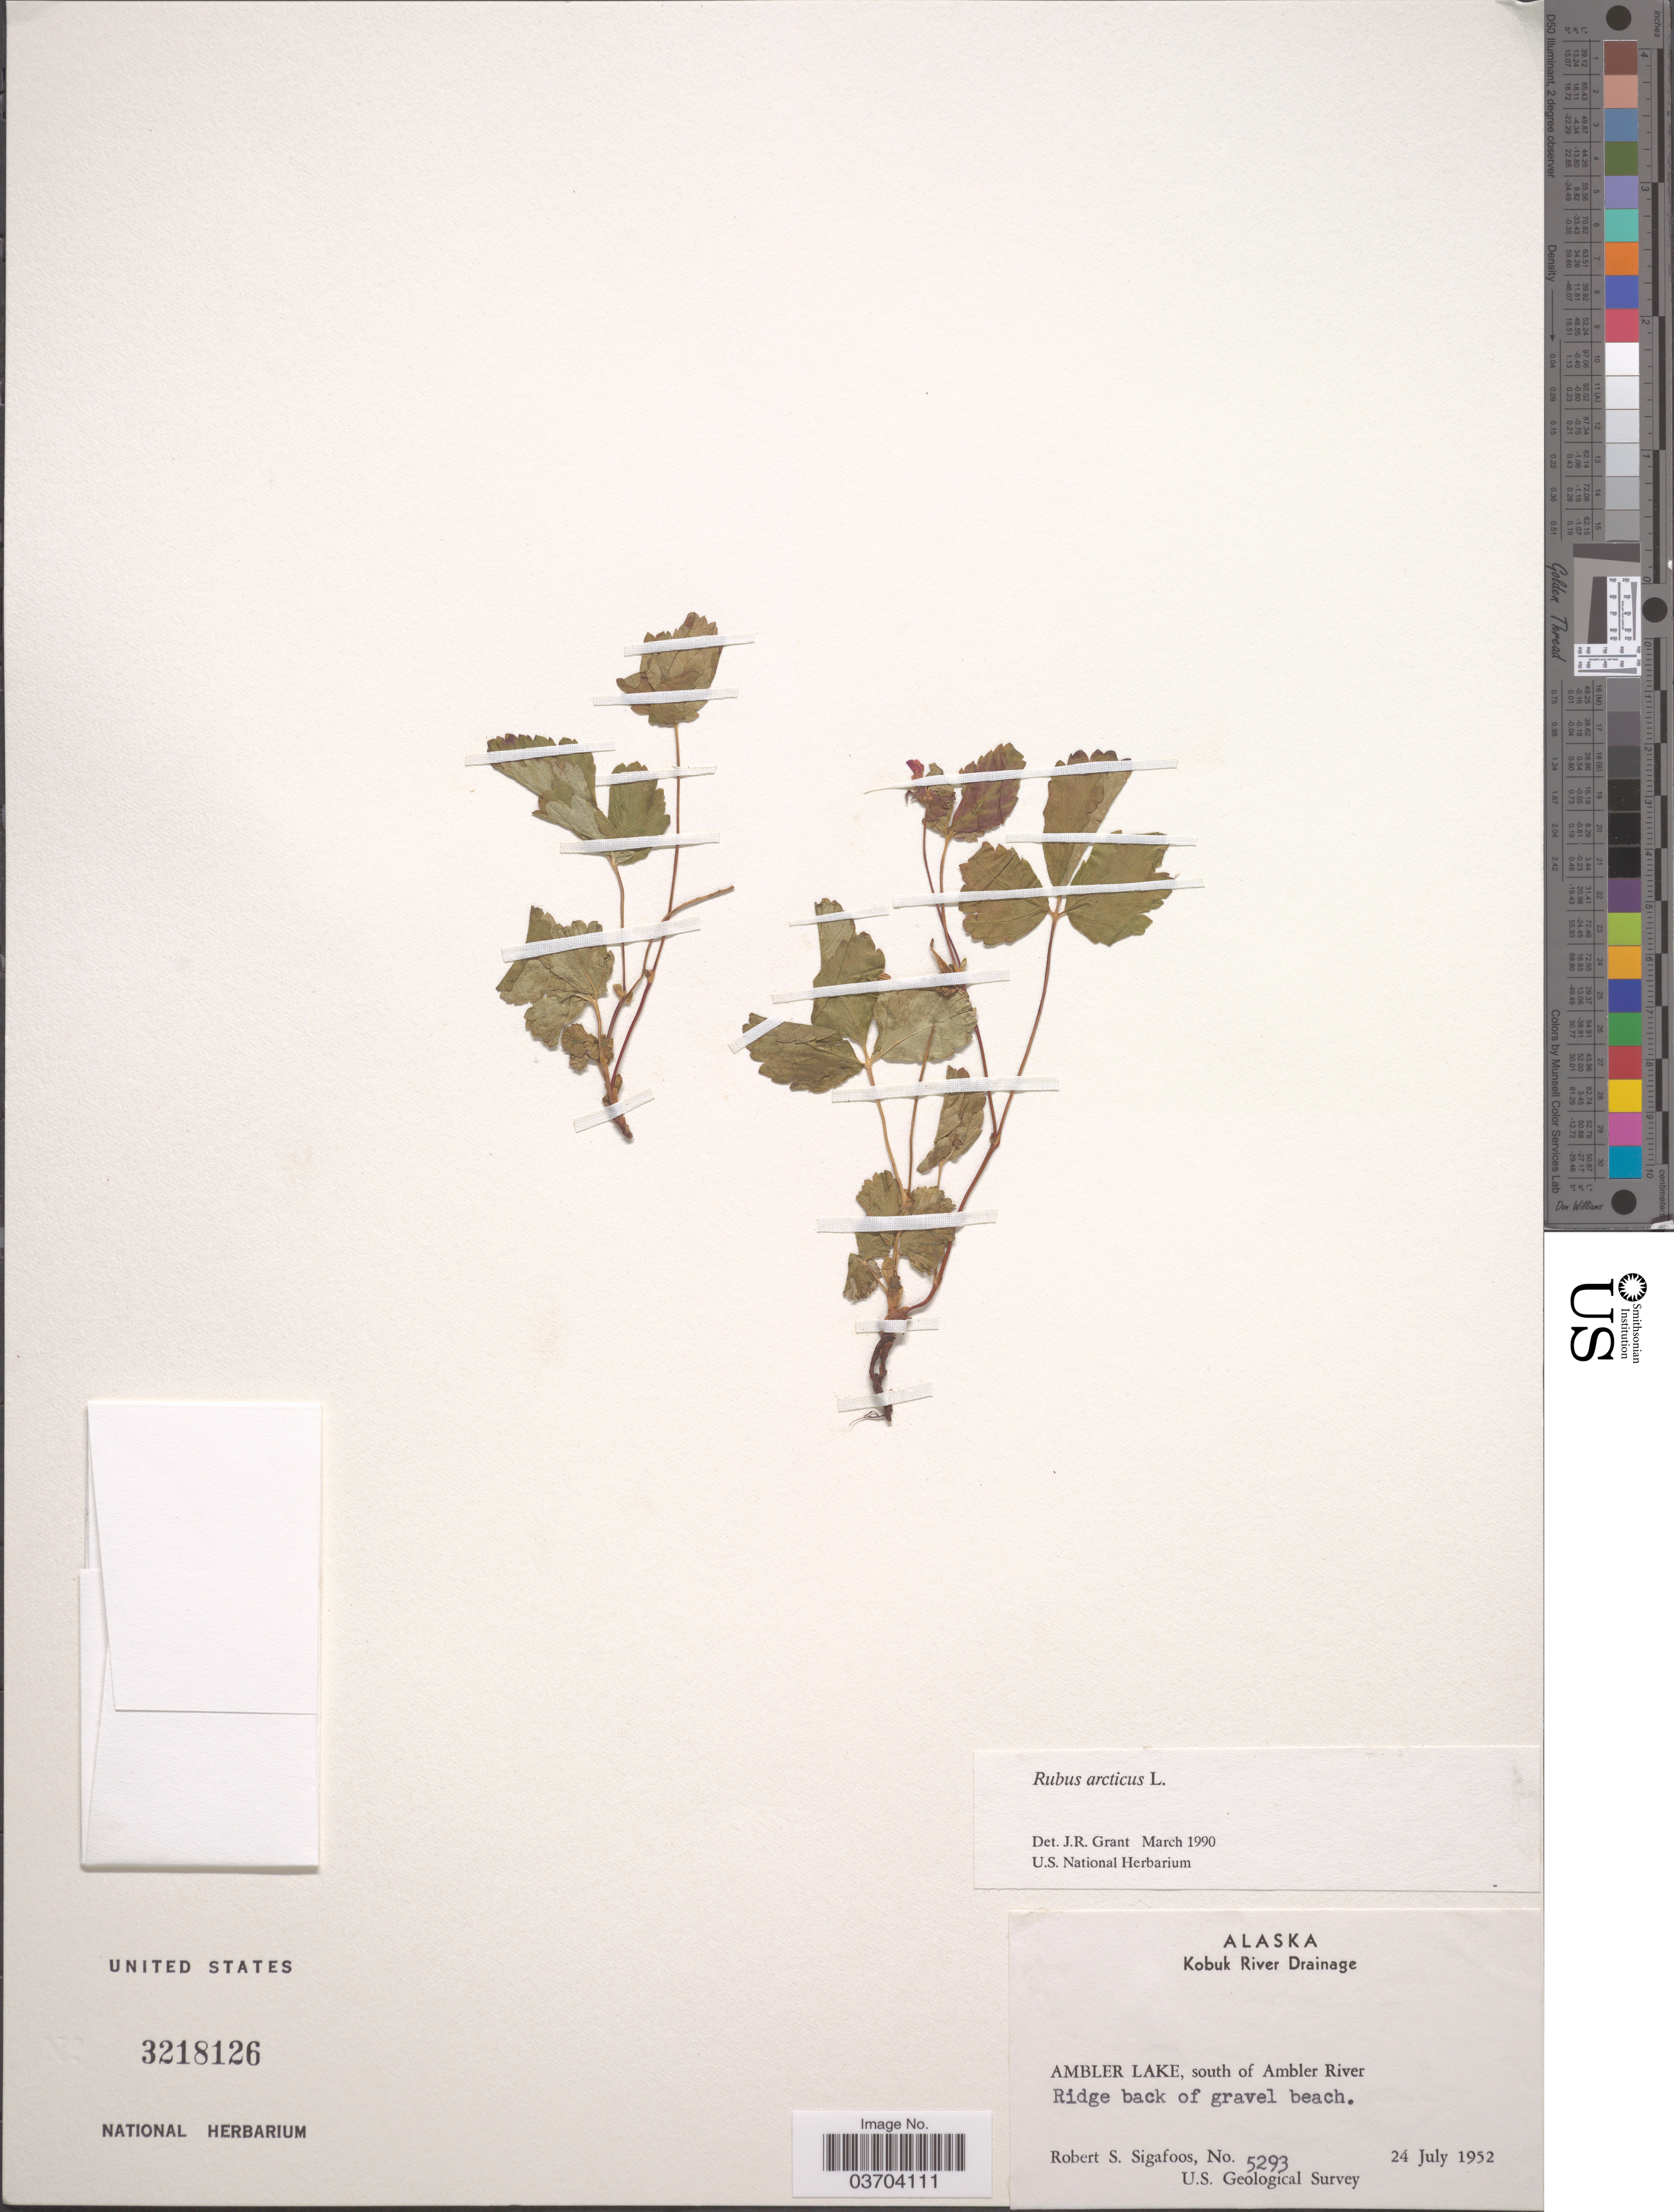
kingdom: Plantae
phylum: Tracheophyta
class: Magnoliopsida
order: Rosales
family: Rosaceae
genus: Rubus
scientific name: Rubus arcticus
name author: L.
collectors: R. Sigafoos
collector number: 5293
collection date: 1952-07-24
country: United States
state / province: Alaska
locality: Kobuk River Drainage. Ambler Lake, south of Ambler River.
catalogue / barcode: US 3218126